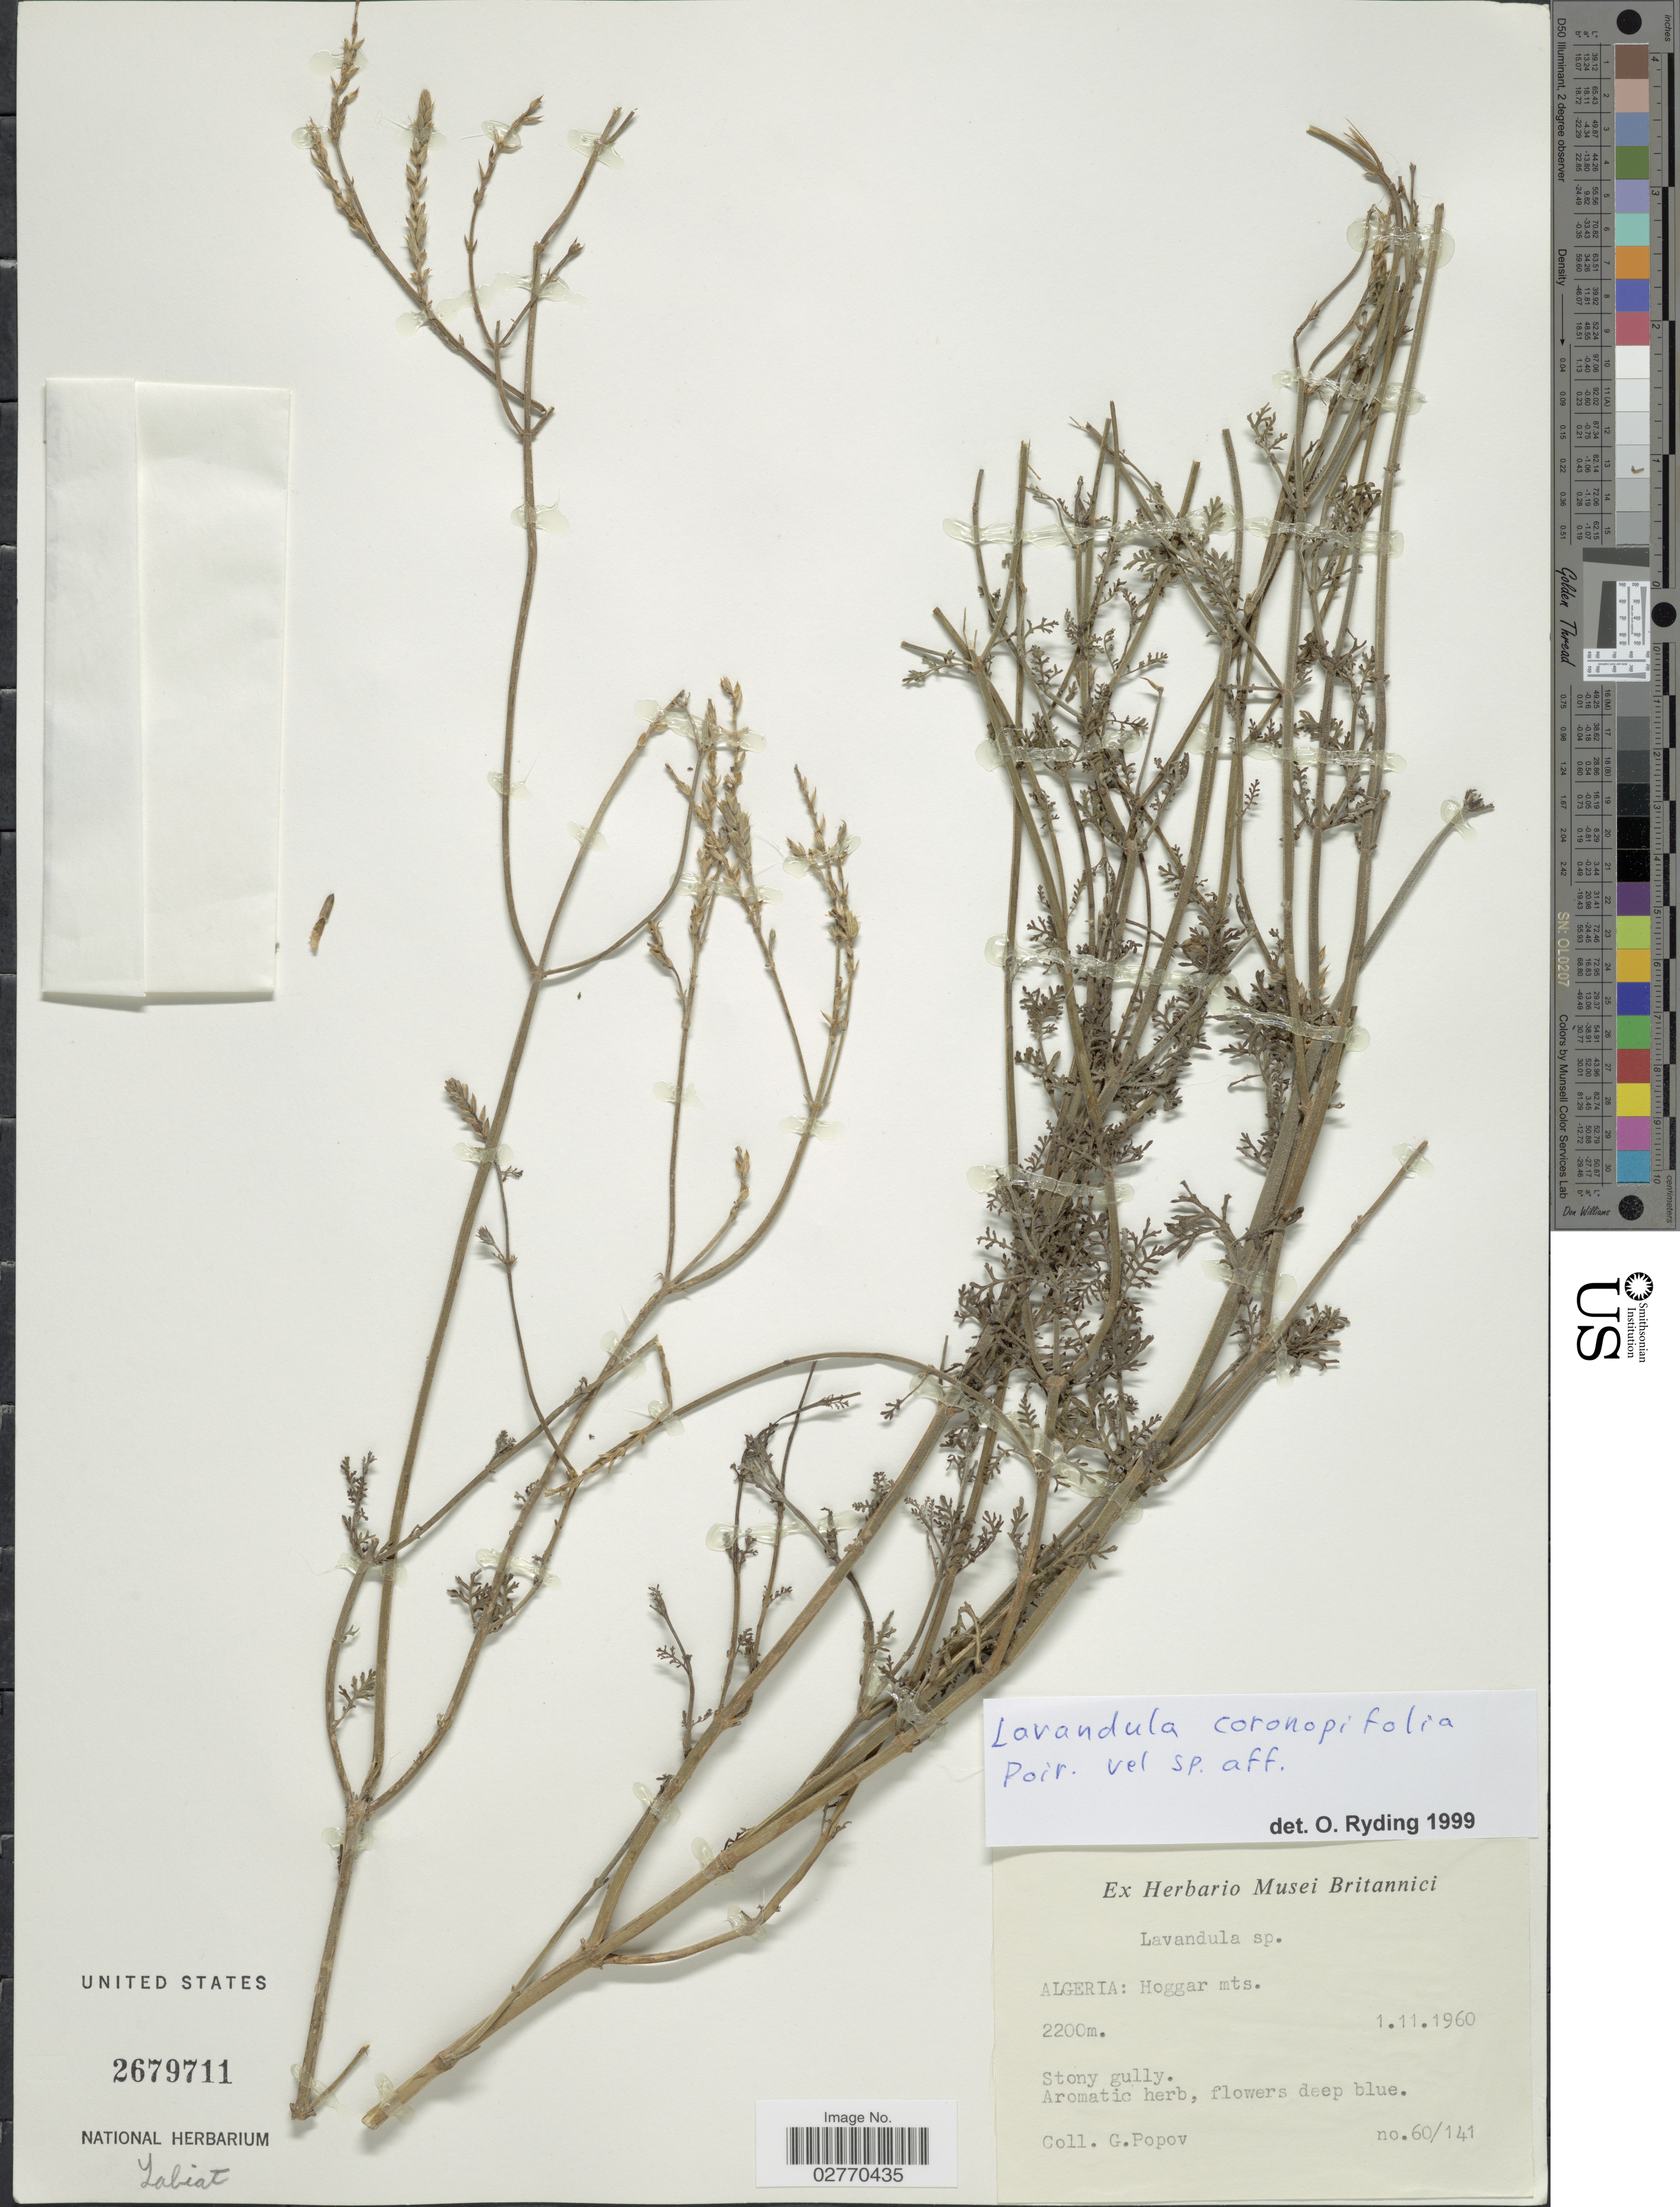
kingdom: Plantae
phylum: Tracheophyta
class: Magnoliopsida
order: Lamiales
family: Lamiaceae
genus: Lavandula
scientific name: Lavandula coronopifolia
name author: Poir.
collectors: G. Popov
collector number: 60/141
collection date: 1960-11-01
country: Algeria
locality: Hoggar mts.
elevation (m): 2200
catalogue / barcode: US 2679711